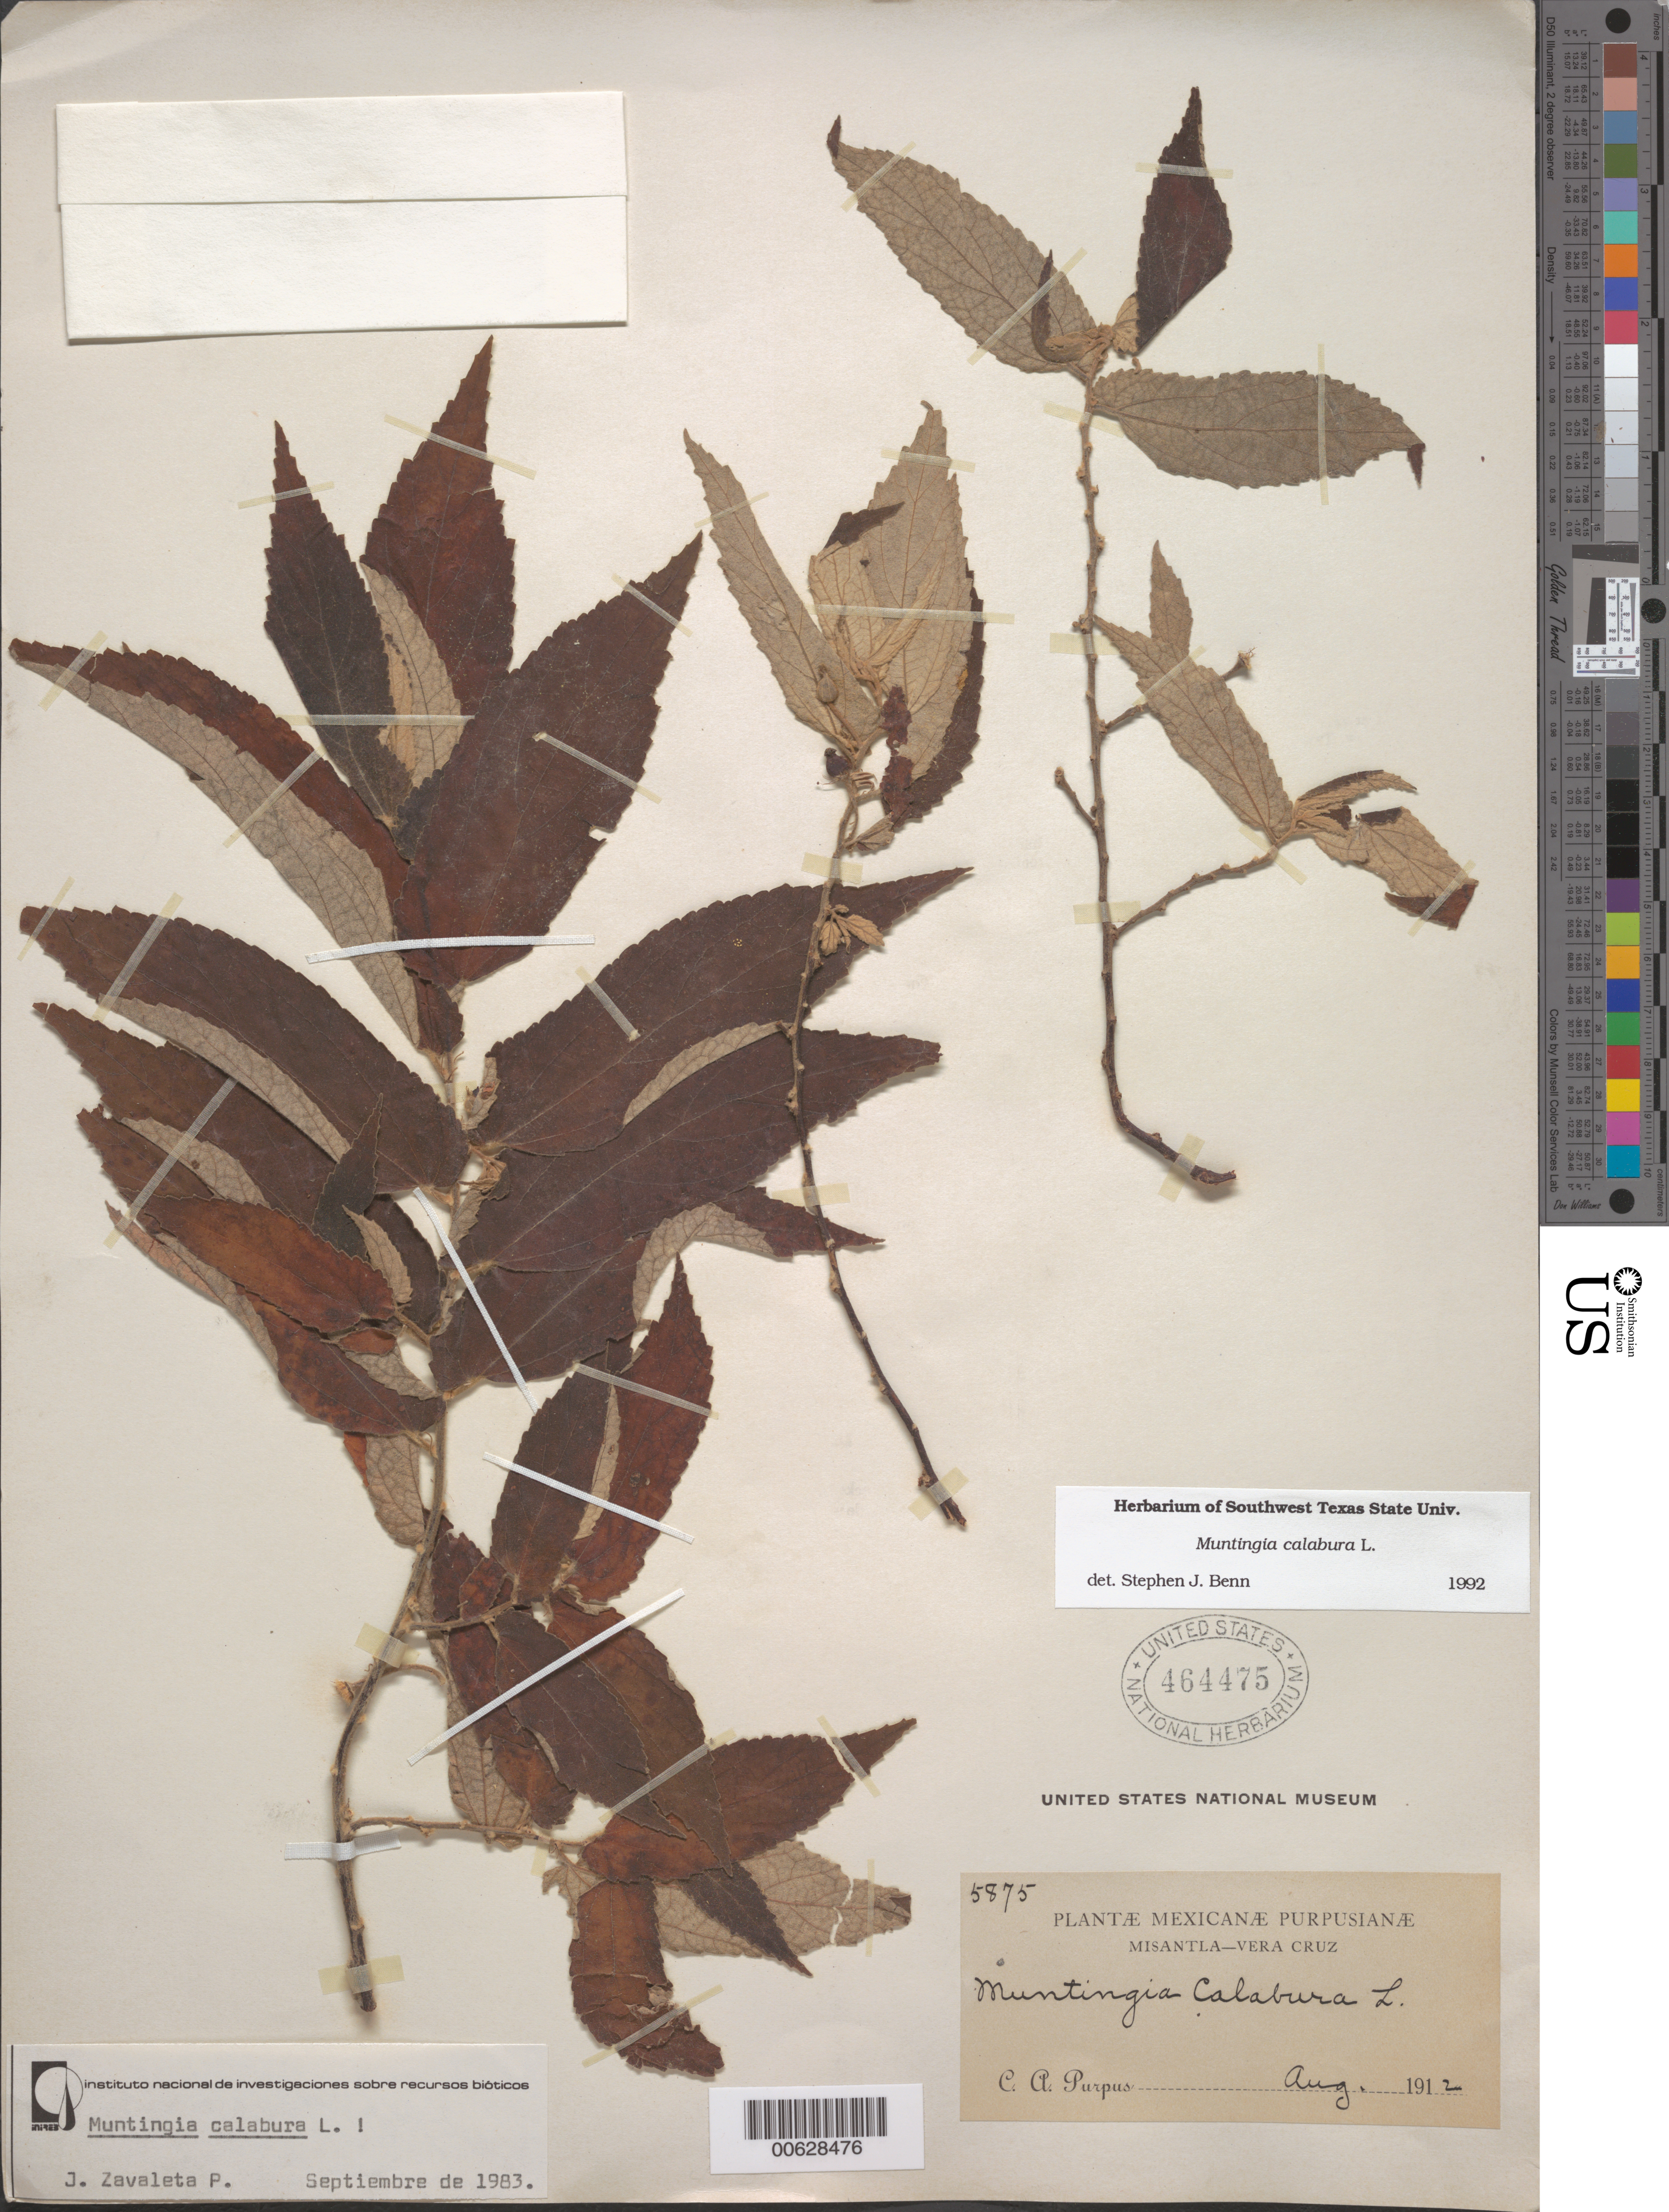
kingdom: Plantae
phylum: Tracheophyta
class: Magnoliopsida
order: Malvales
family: Muntingiaceae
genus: Muntingia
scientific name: Muntingia calabura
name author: L.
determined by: Benn, S. J.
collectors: C. A. Purpus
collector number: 5875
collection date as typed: Aug 1912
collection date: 1912-08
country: Mexico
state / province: Veracruz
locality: Misantla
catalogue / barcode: US 464475